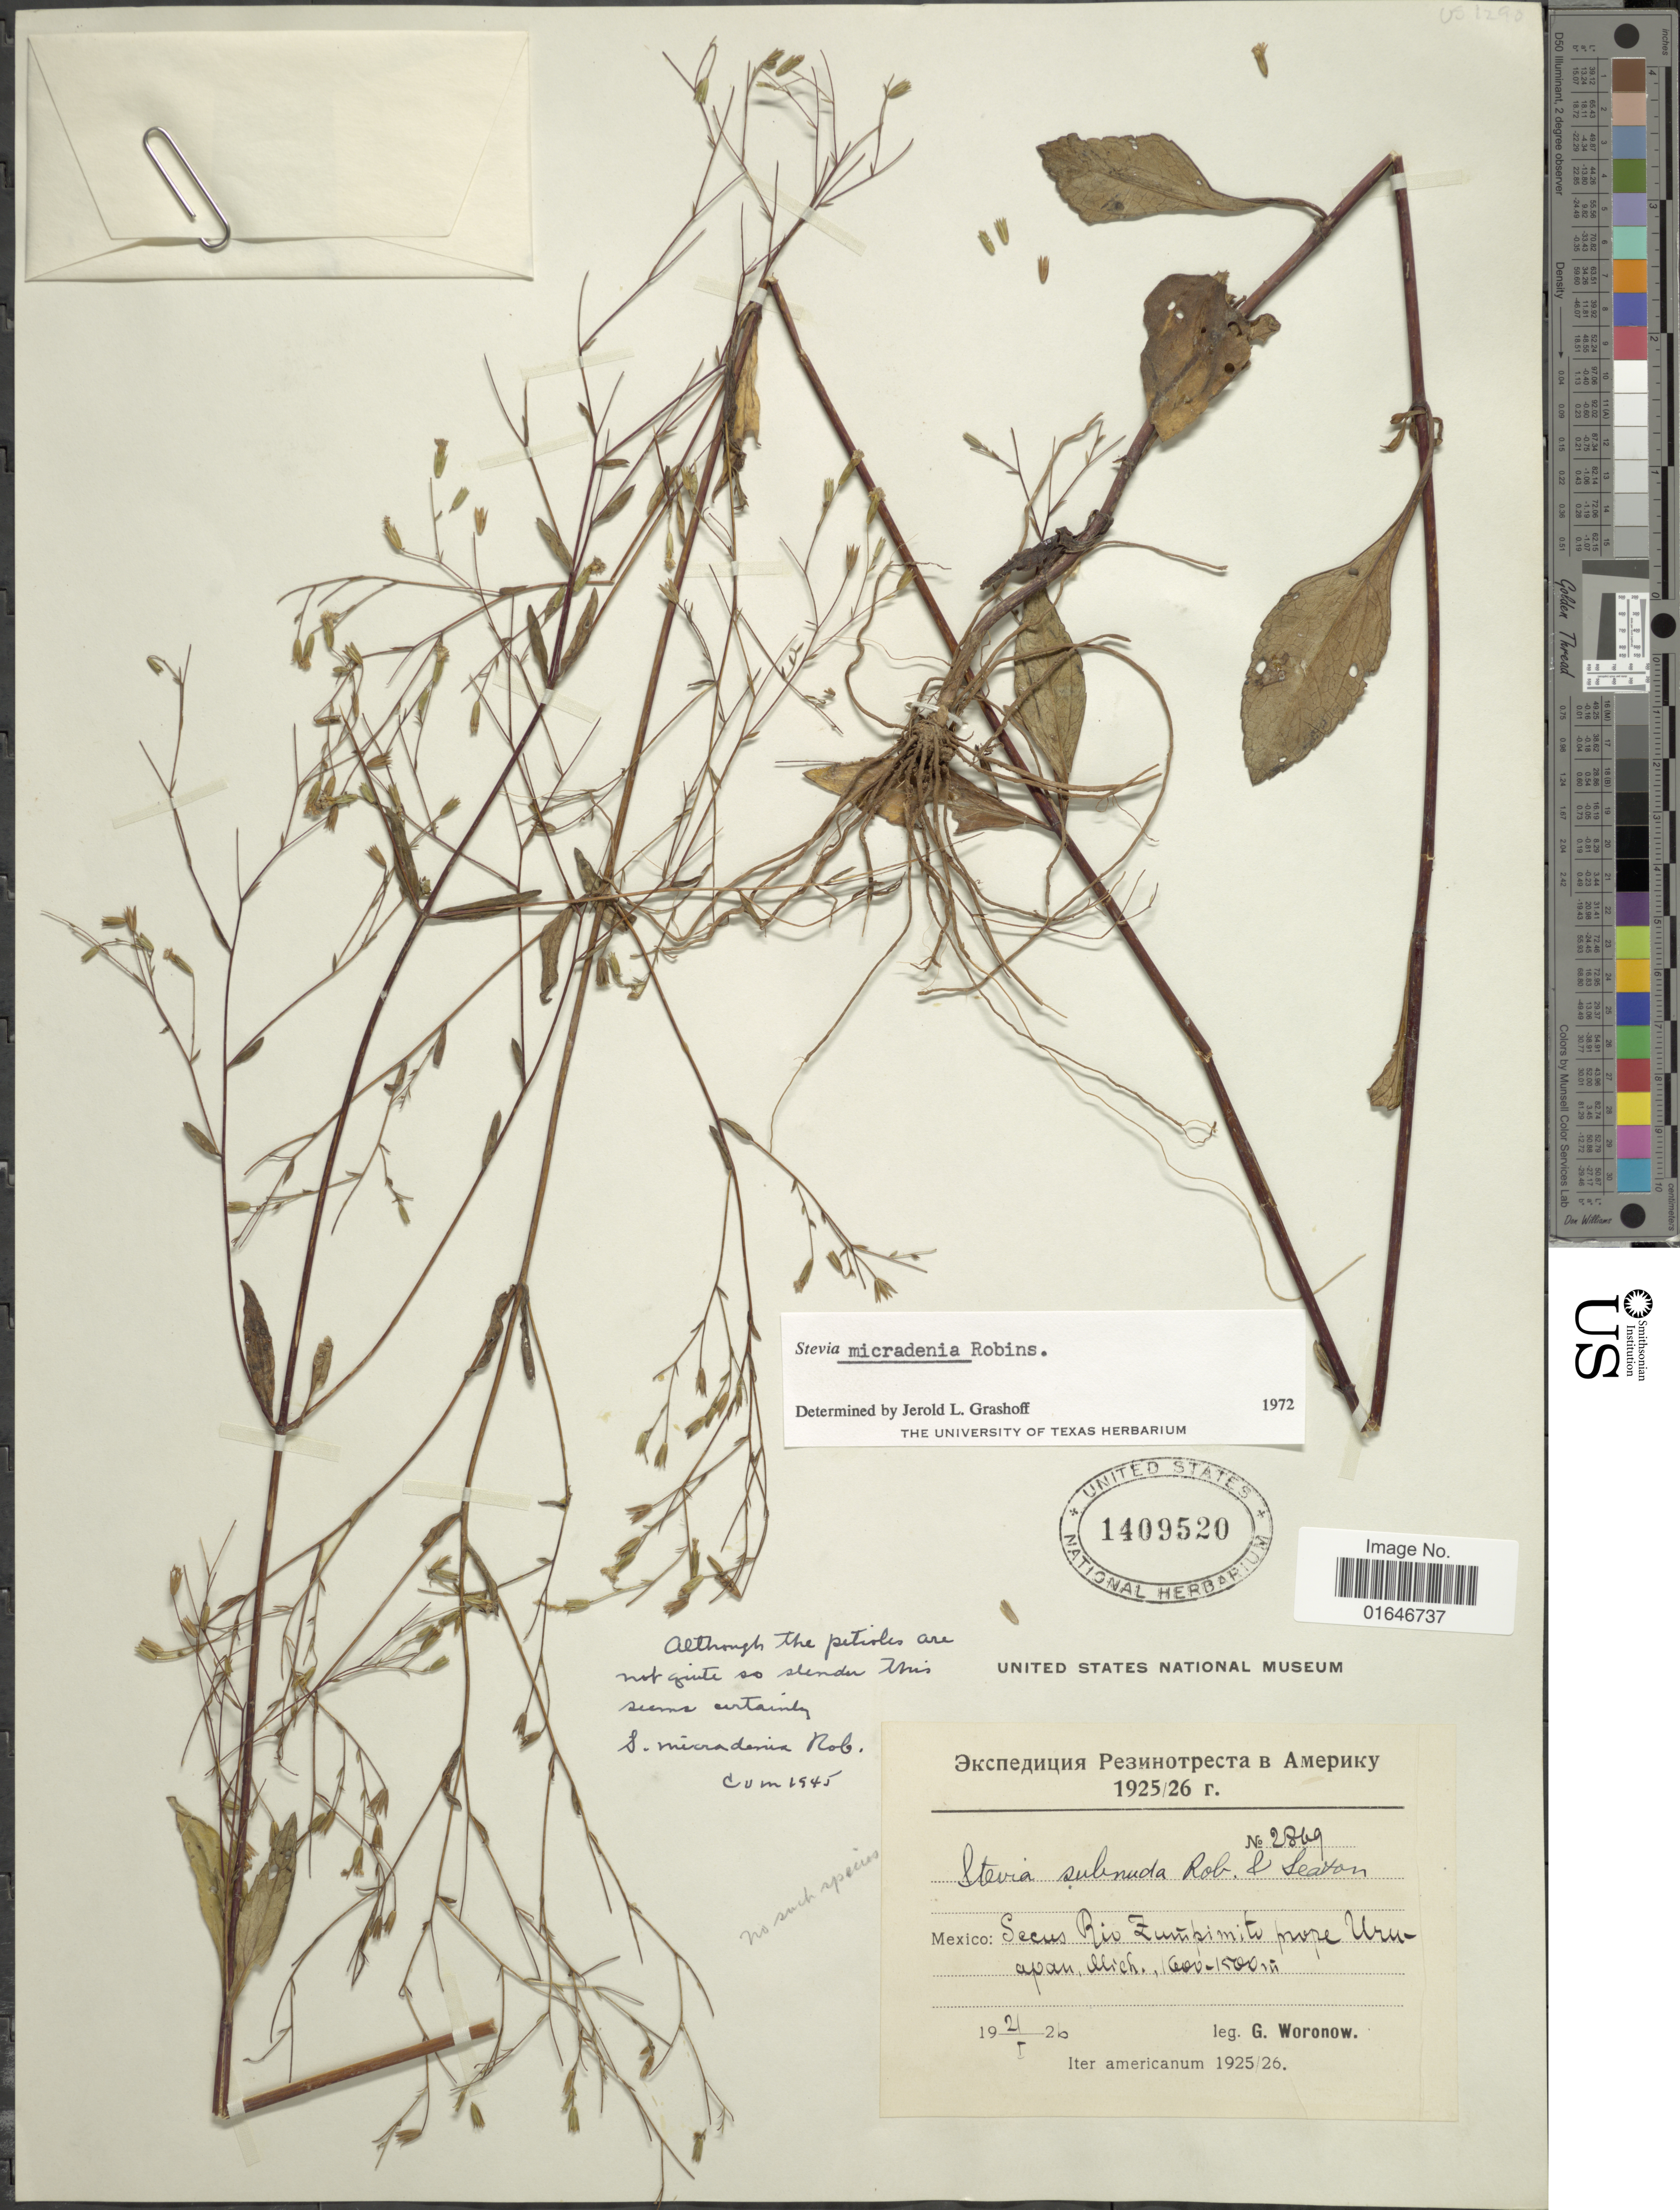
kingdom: Plantae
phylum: Tracheophyta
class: Magnoliopsida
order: Asterales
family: Asteraceae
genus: Stevia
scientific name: Stevia micradenia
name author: B.L. Rob.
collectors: G. Woronow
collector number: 2869*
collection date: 1926-01-21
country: Mexico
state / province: Michoacán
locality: Secus Rio Zumpimit prope Uruapan.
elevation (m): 1500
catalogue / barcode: US 1409520